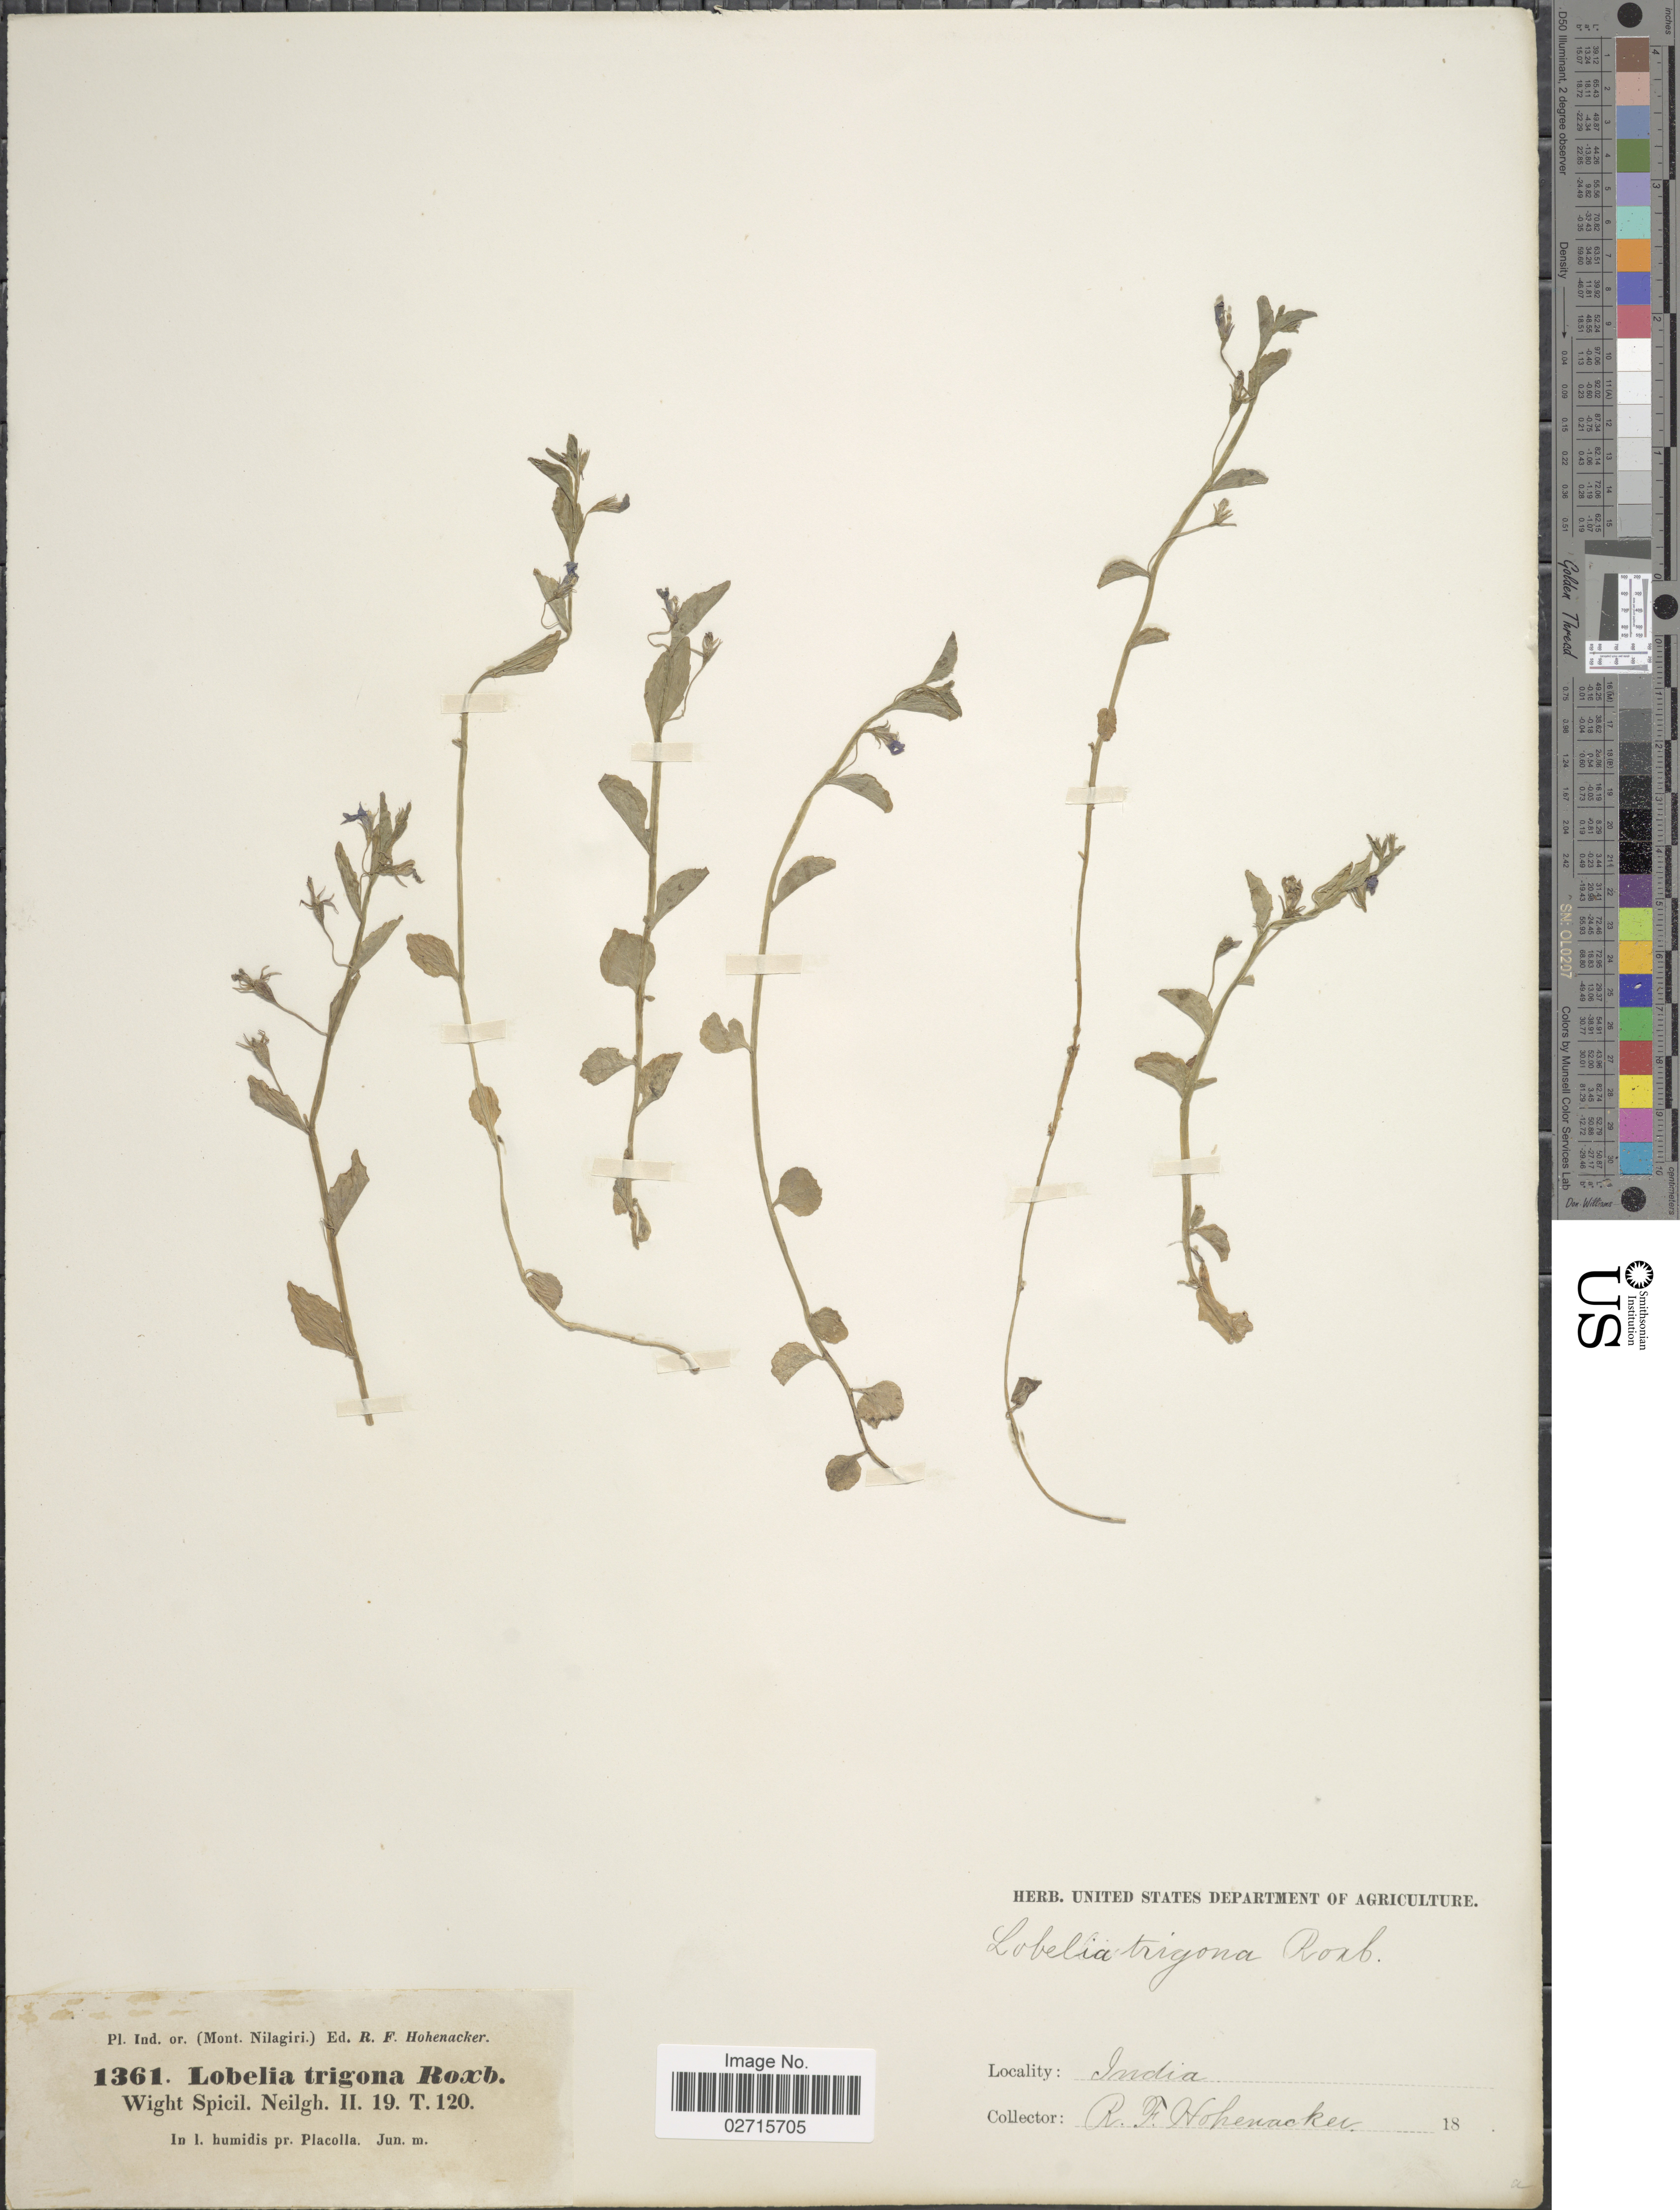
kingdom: Plantae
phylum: Tracheophyta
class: Magnoliopsida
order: Asterales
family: Campanulaceae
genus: Lobelia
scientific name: Lobelia alsinoides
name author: Lam.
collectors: R. F. Hohenacker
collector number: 1361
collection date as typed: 18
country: India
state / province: Tamil Nadu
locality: Pl. Ind. or. (Mont Nilagiri.). In l. humidis pr. Placolla.